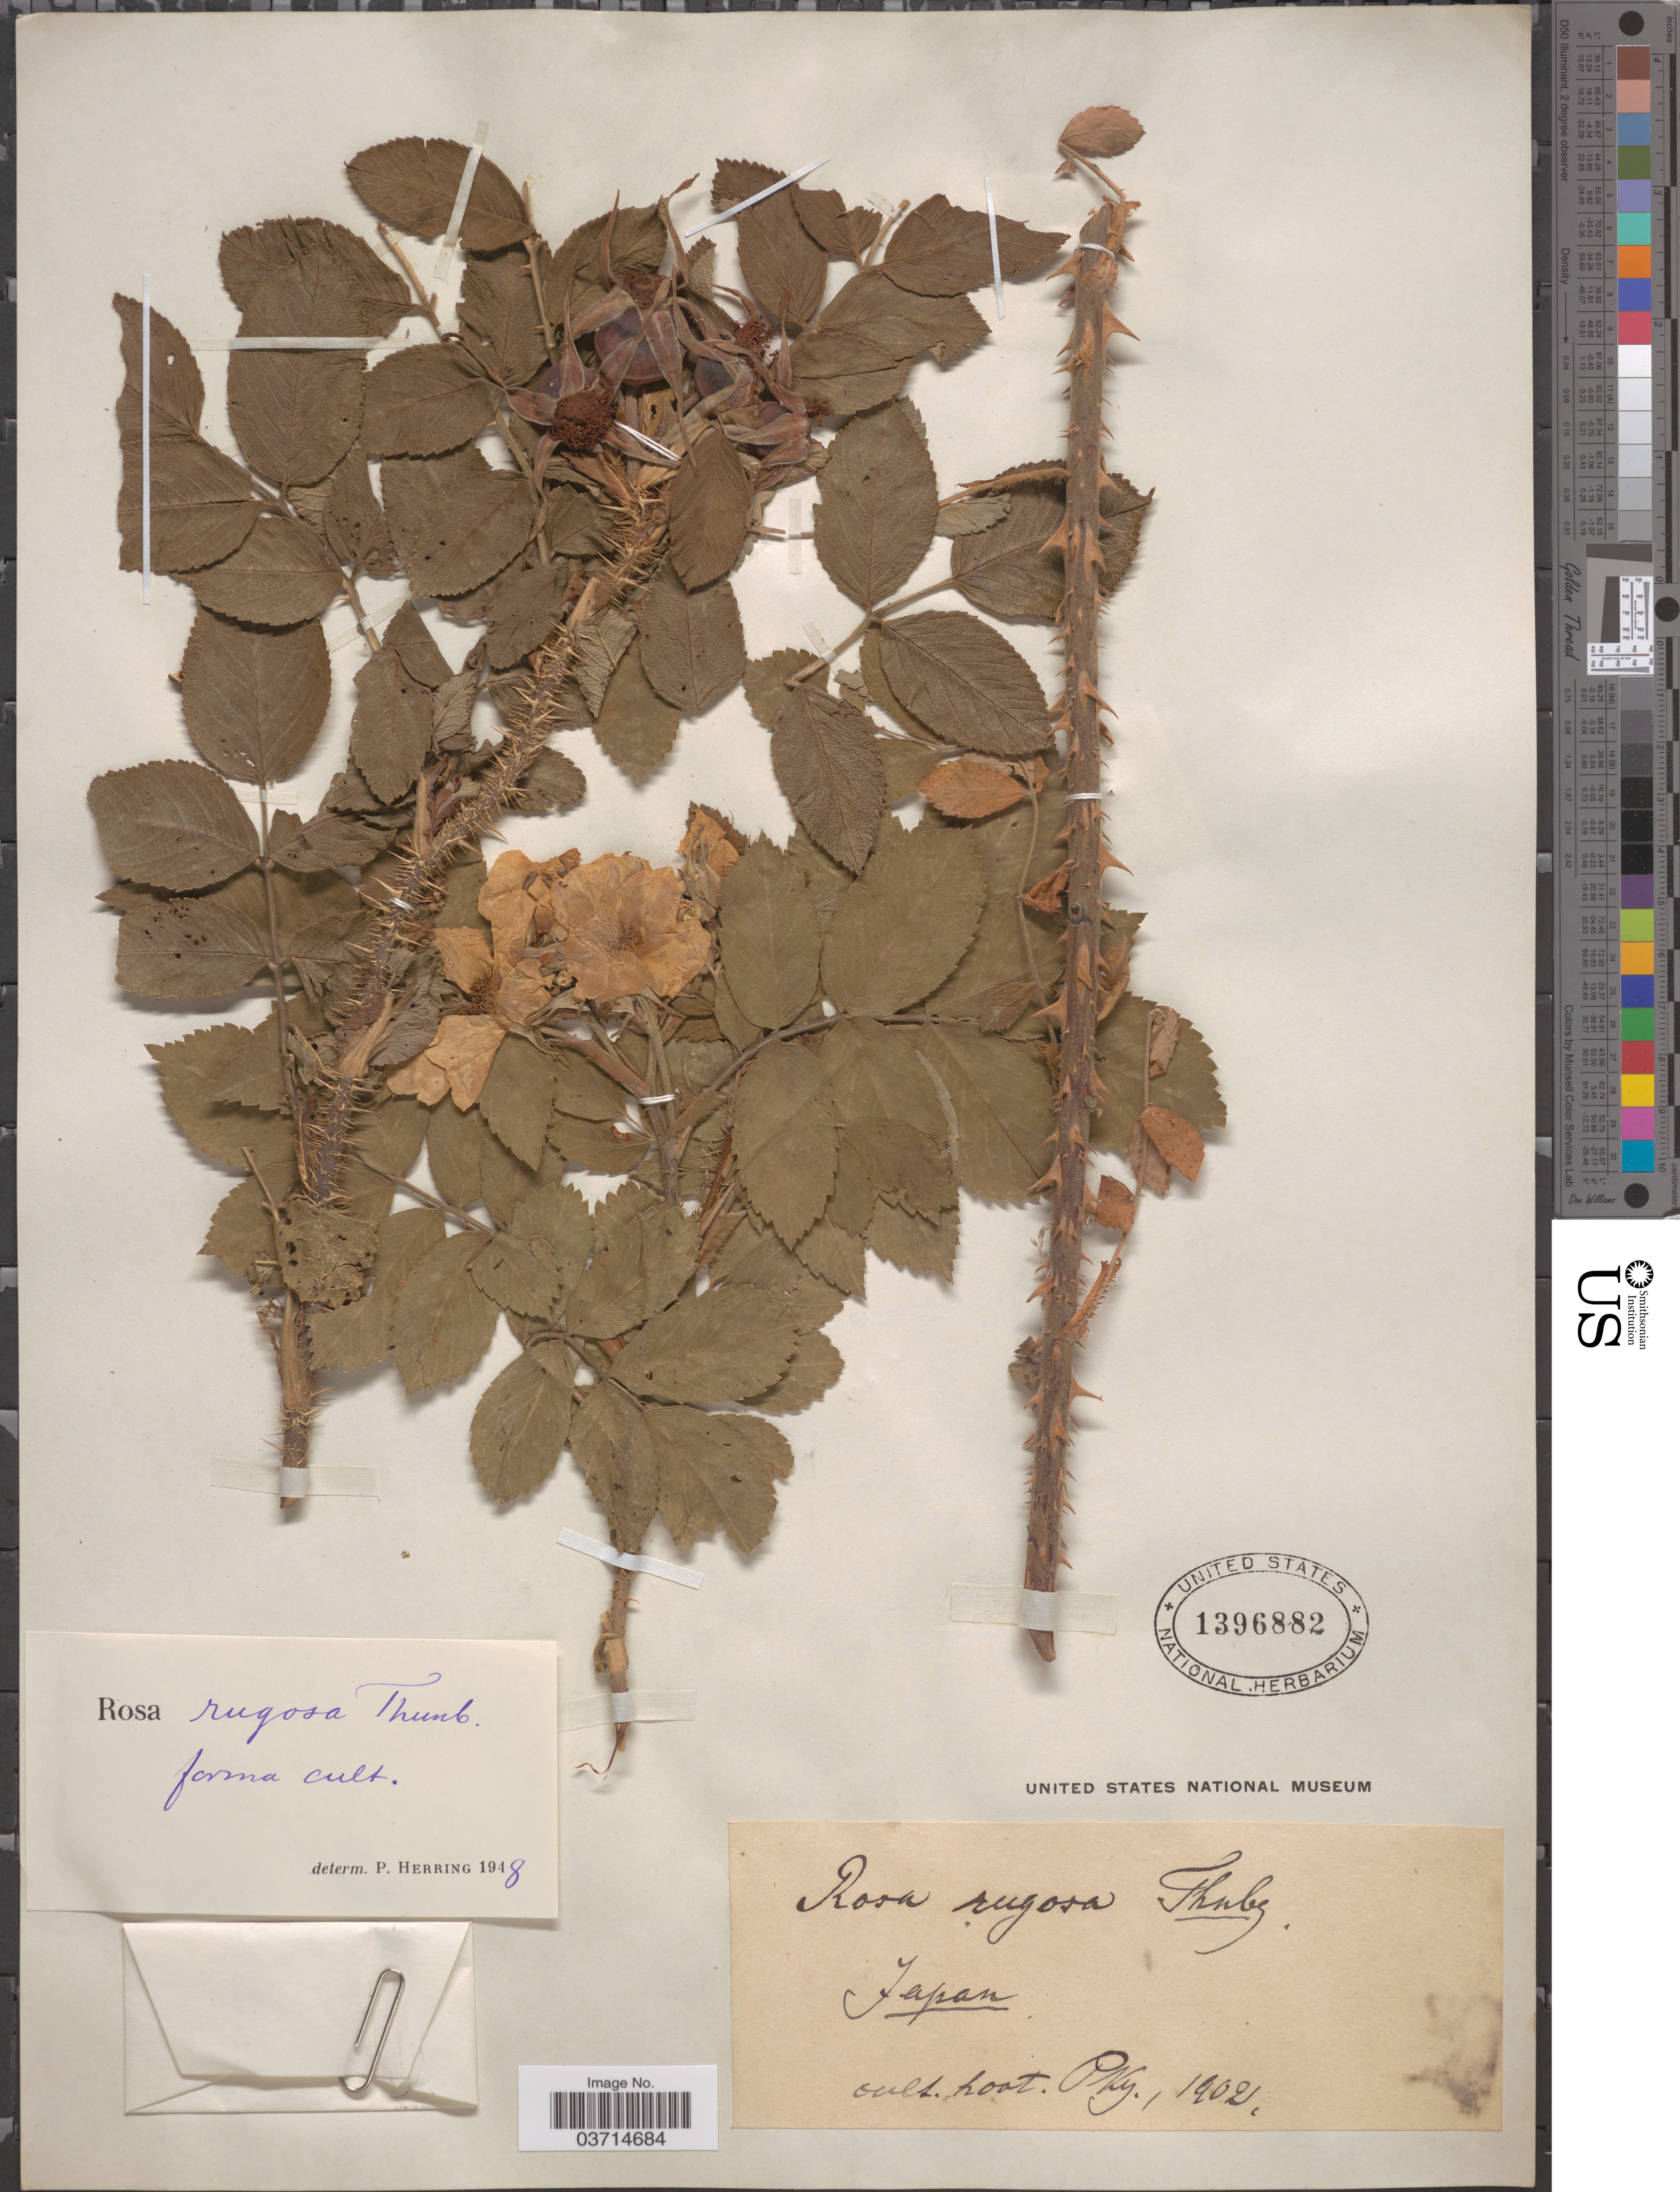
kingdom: Plantae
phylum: Tracheophyta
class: Magnoliopsida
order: Rosales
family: Rosaceae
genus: Rosa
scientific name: Rosa rugosa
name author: Thunb.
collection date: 1902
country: Japan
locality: Cult. Hort. Pky.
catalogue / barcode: US 1396882